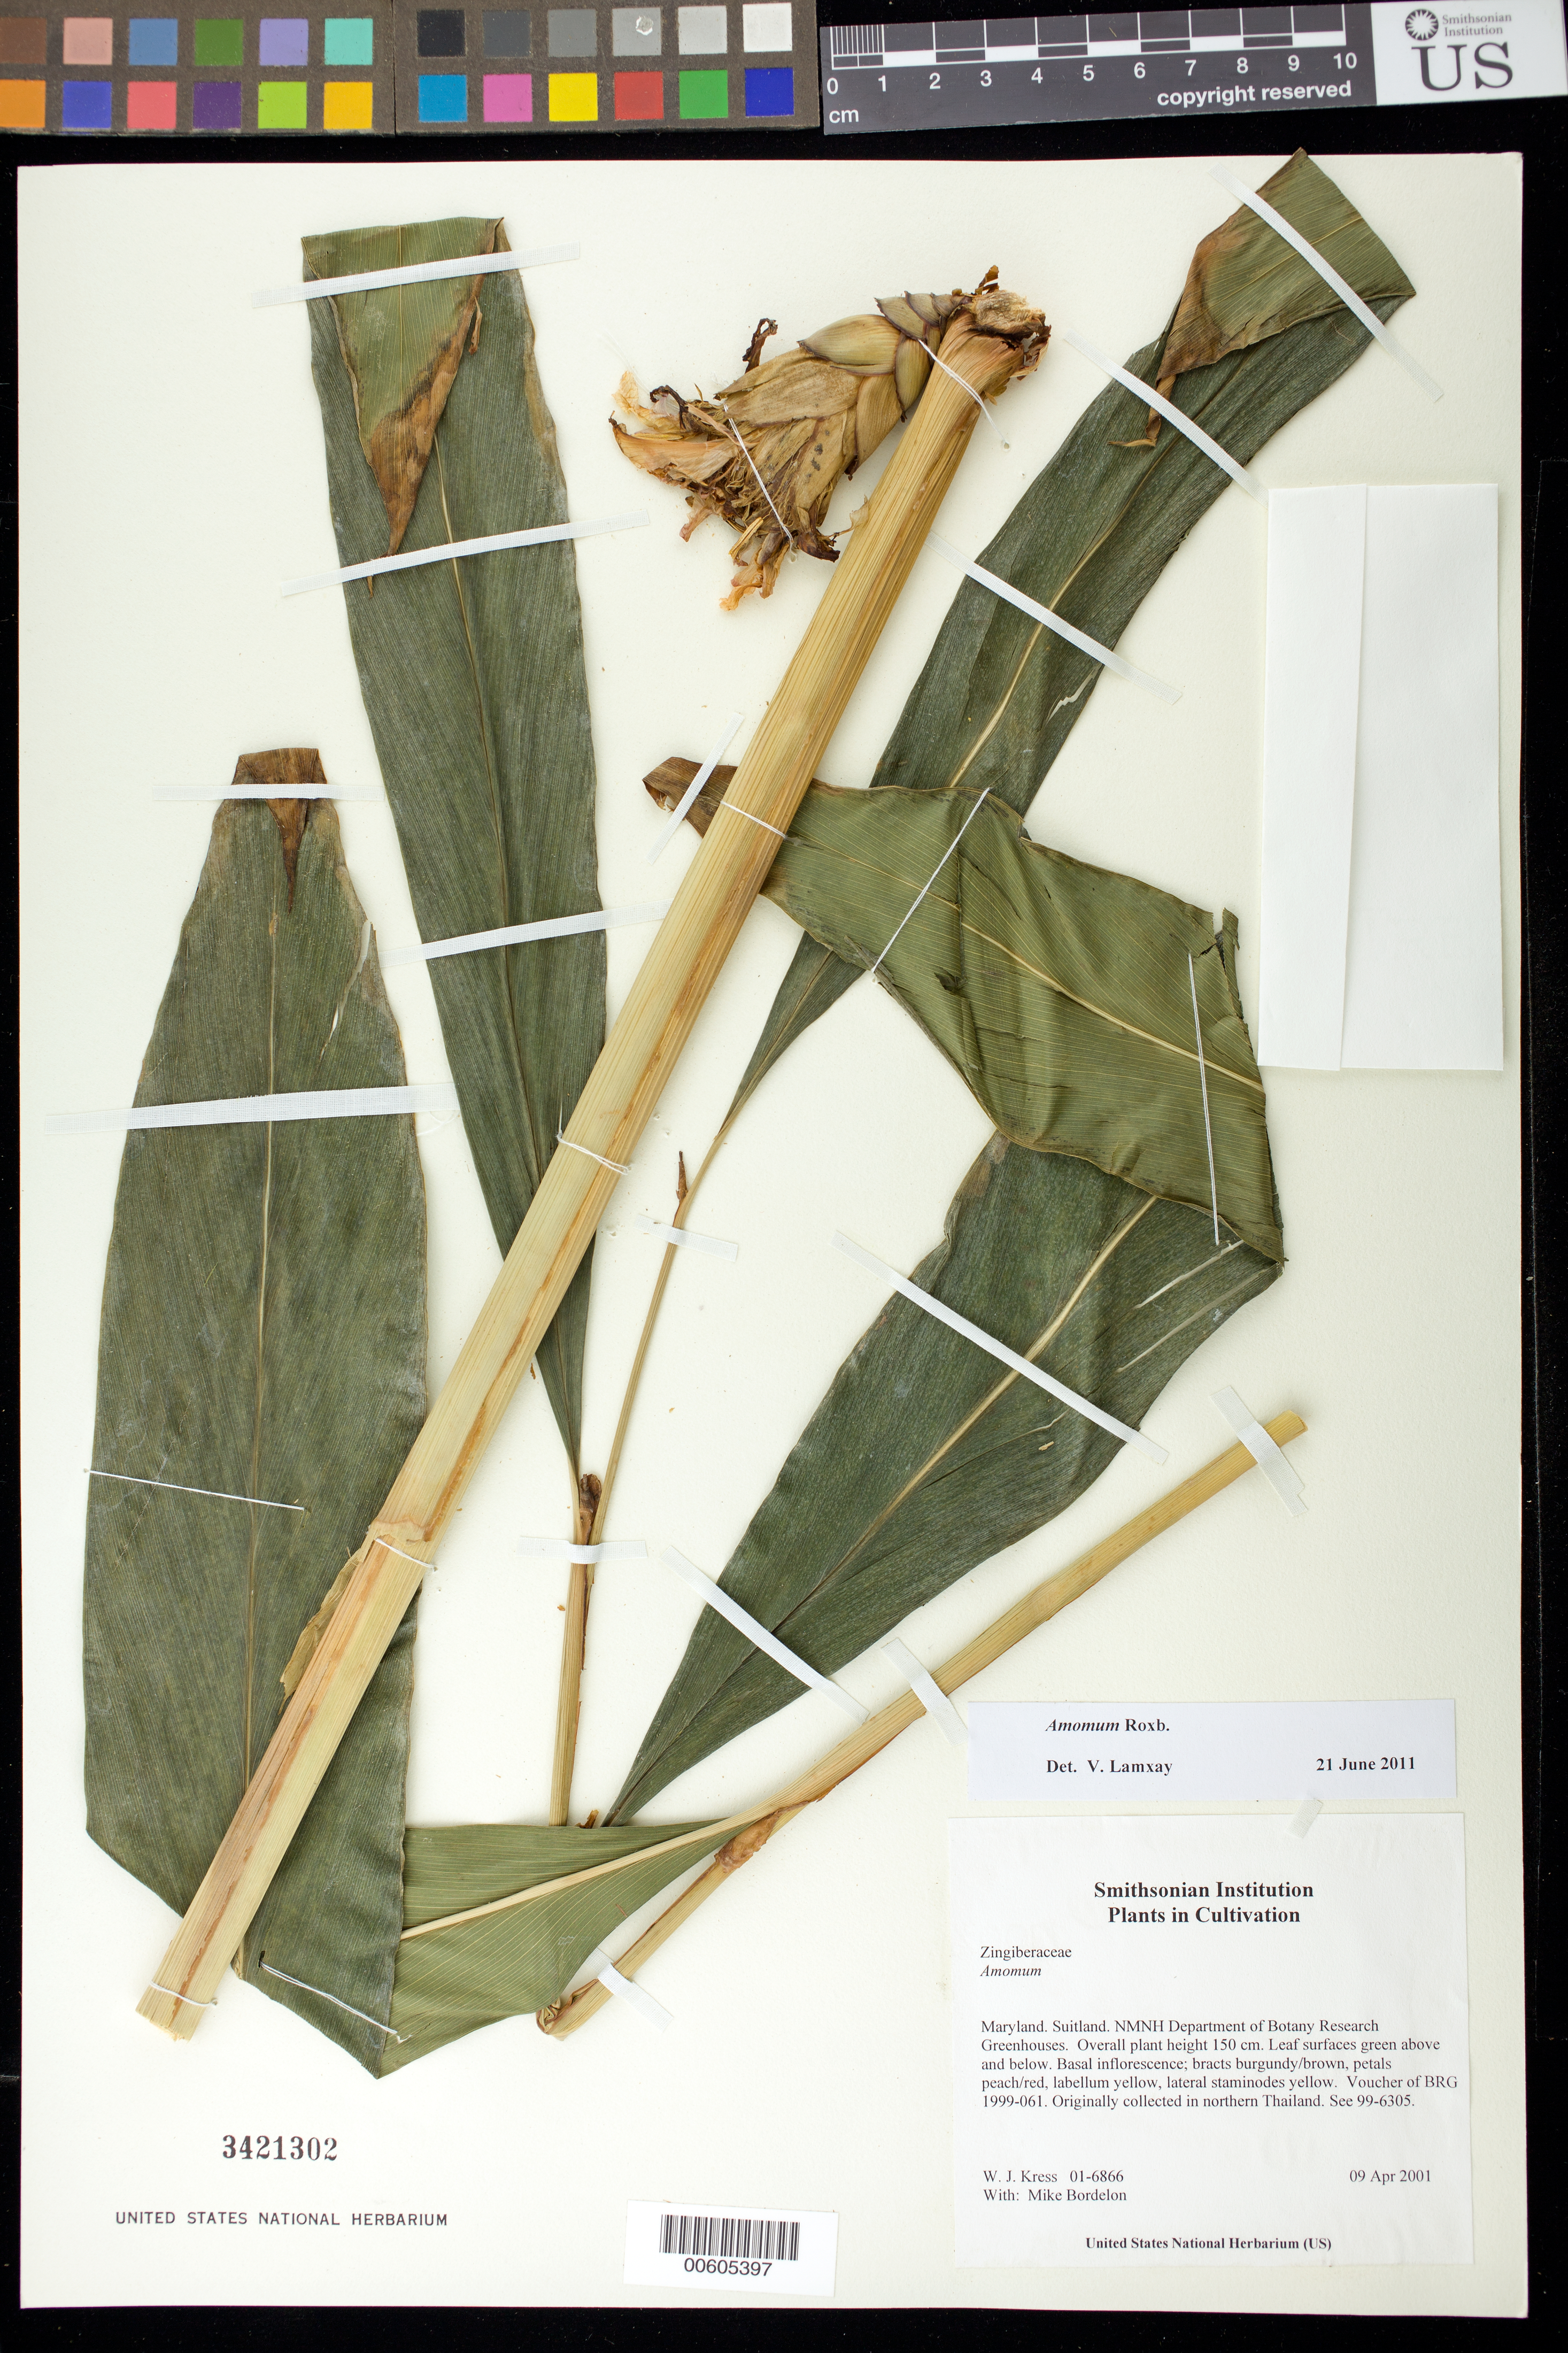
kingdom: Plantae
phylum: Tracheophyta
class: Liliopsida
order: Zingiberales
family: Zingiberaceae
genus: Amomum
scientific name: Amomum coriandriodorum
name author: S.Q. Tong & Y.M. Xia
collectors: W. J. Kress & M. Bordelon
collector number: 01-6866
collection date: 2001-04-09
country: United States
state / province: Maryland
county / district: Prince George's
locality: NMNH Botany Research Greenhouses. Suitland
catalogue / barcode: US 3421302